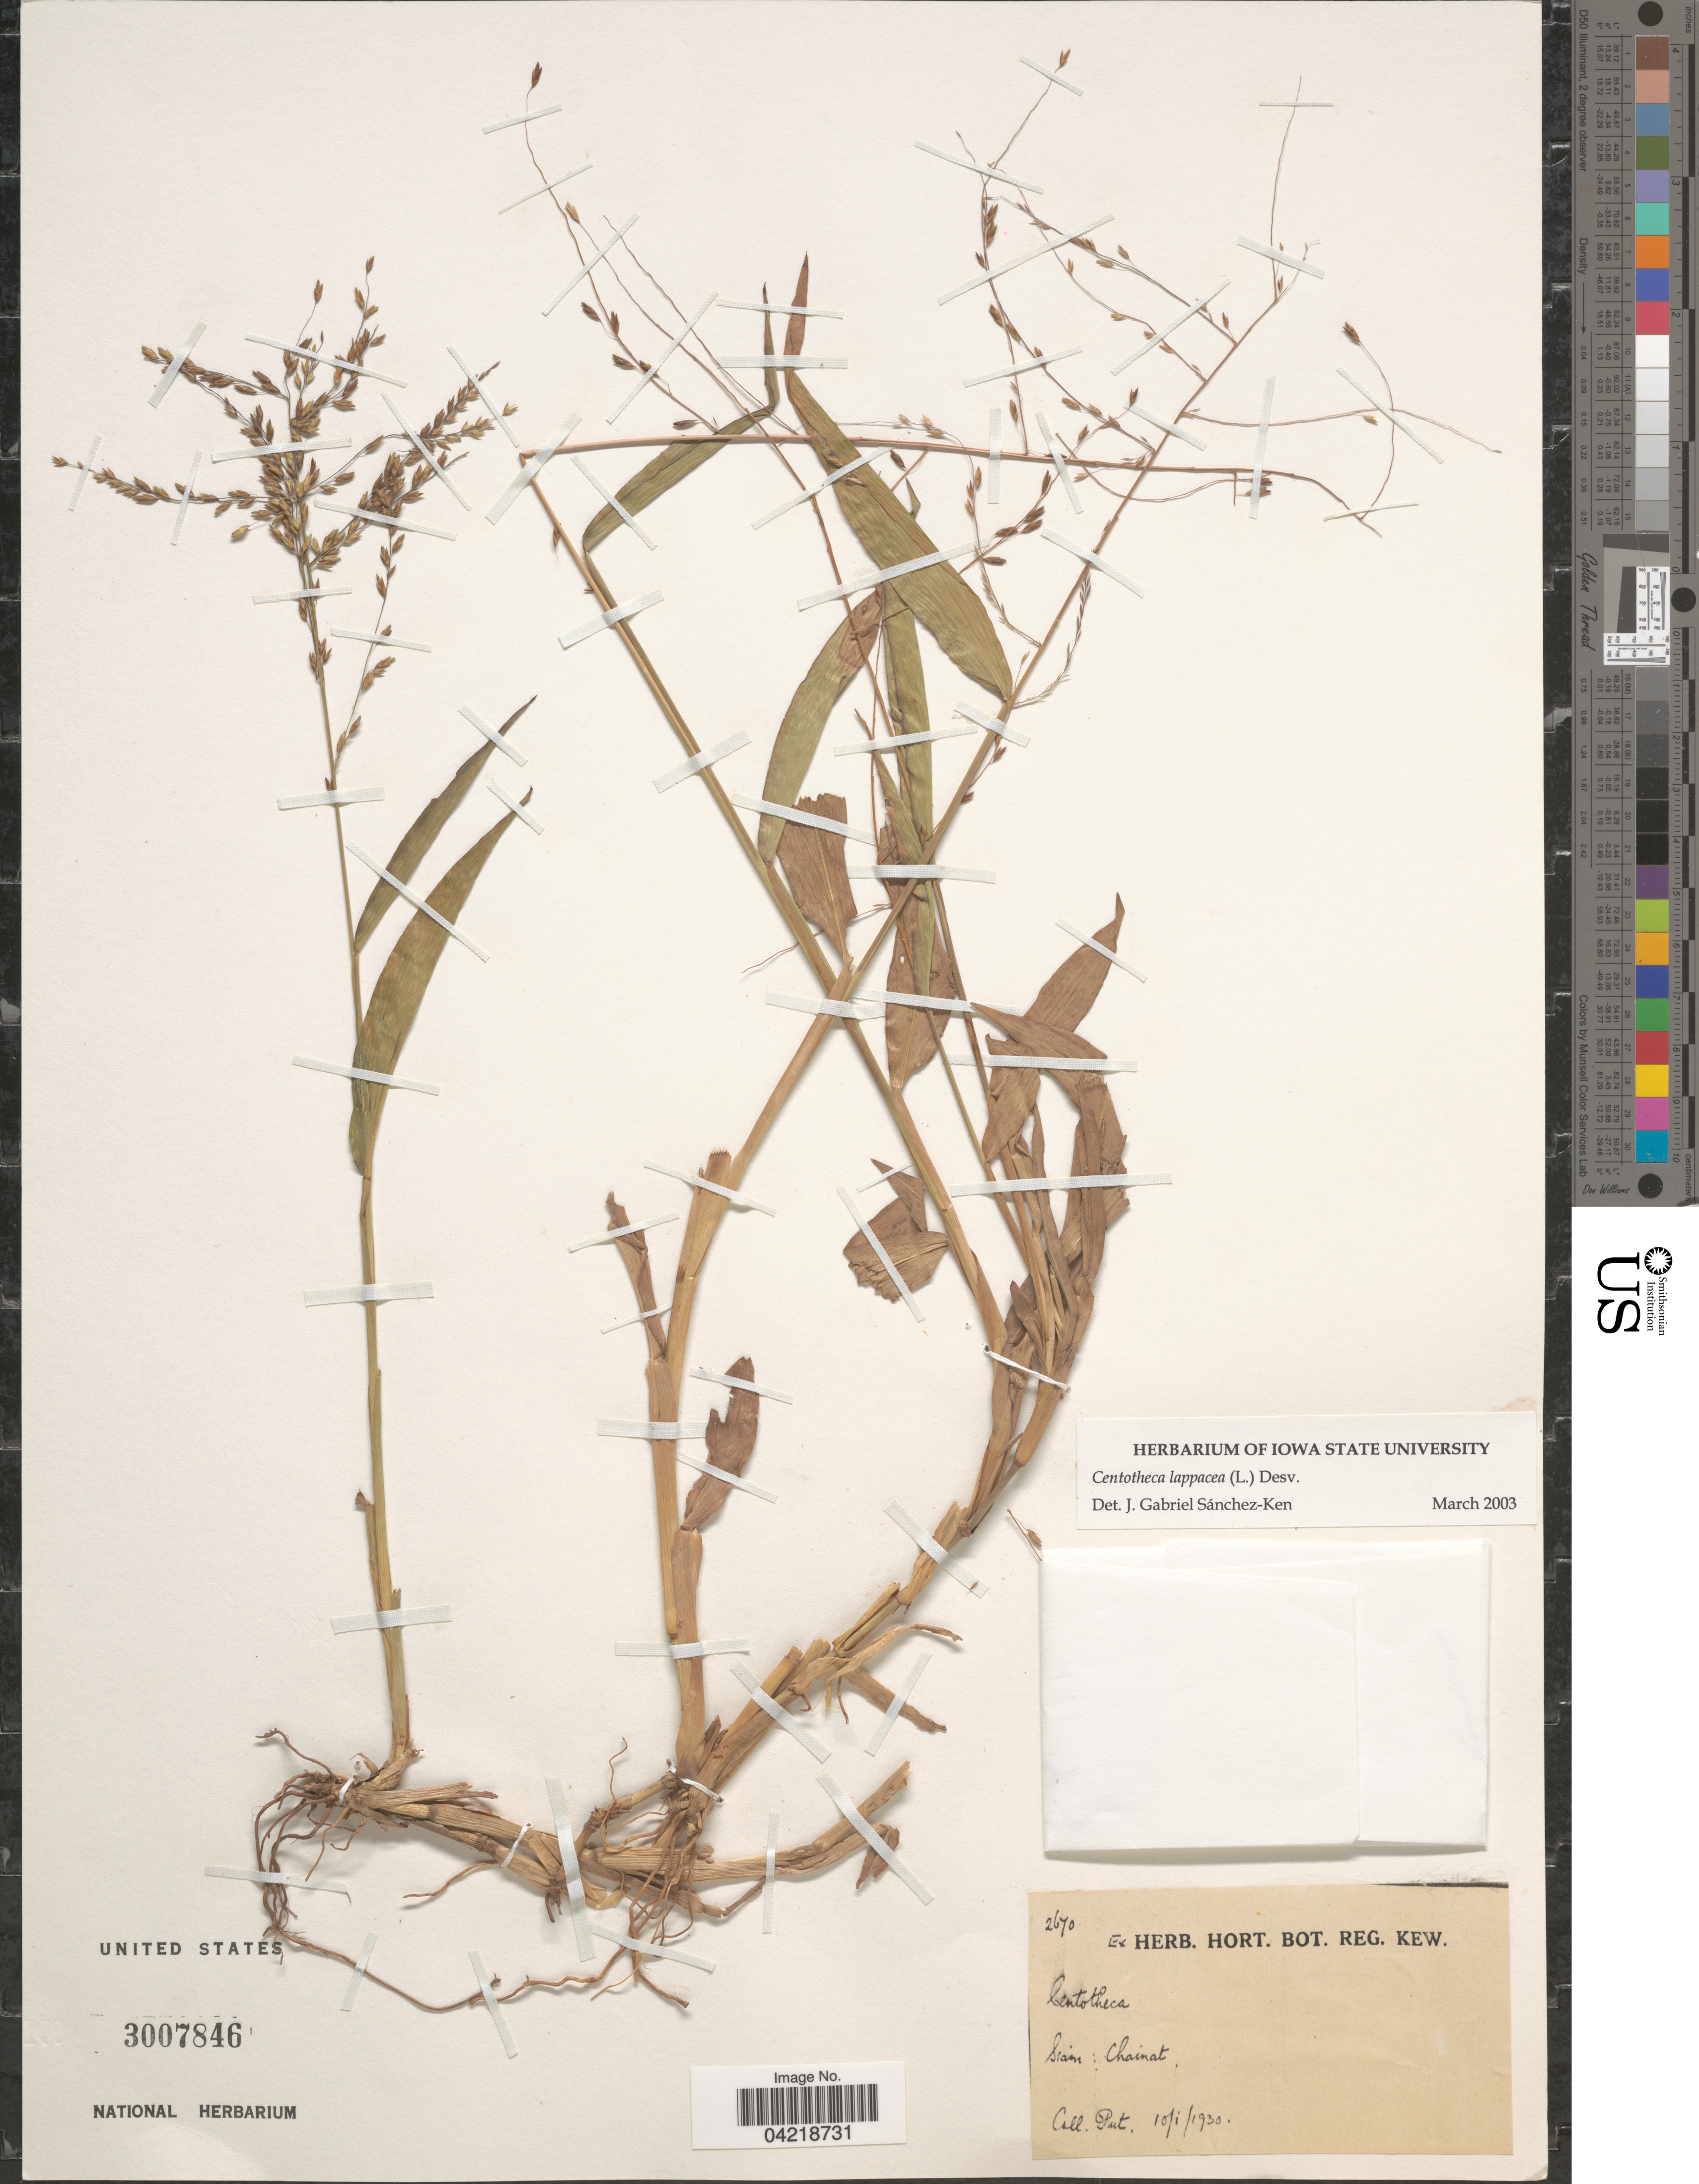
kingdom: Plantae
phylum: Tracheophyta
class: Liliopsida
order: Poales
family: Poaceae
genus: Centotheca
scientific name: Centotheca lappacea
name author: (L.) Desv.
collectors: -. Put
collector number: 2670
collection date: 1930-01-15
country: Thailand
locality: Siam: Chainat.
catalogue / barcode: US 3007846